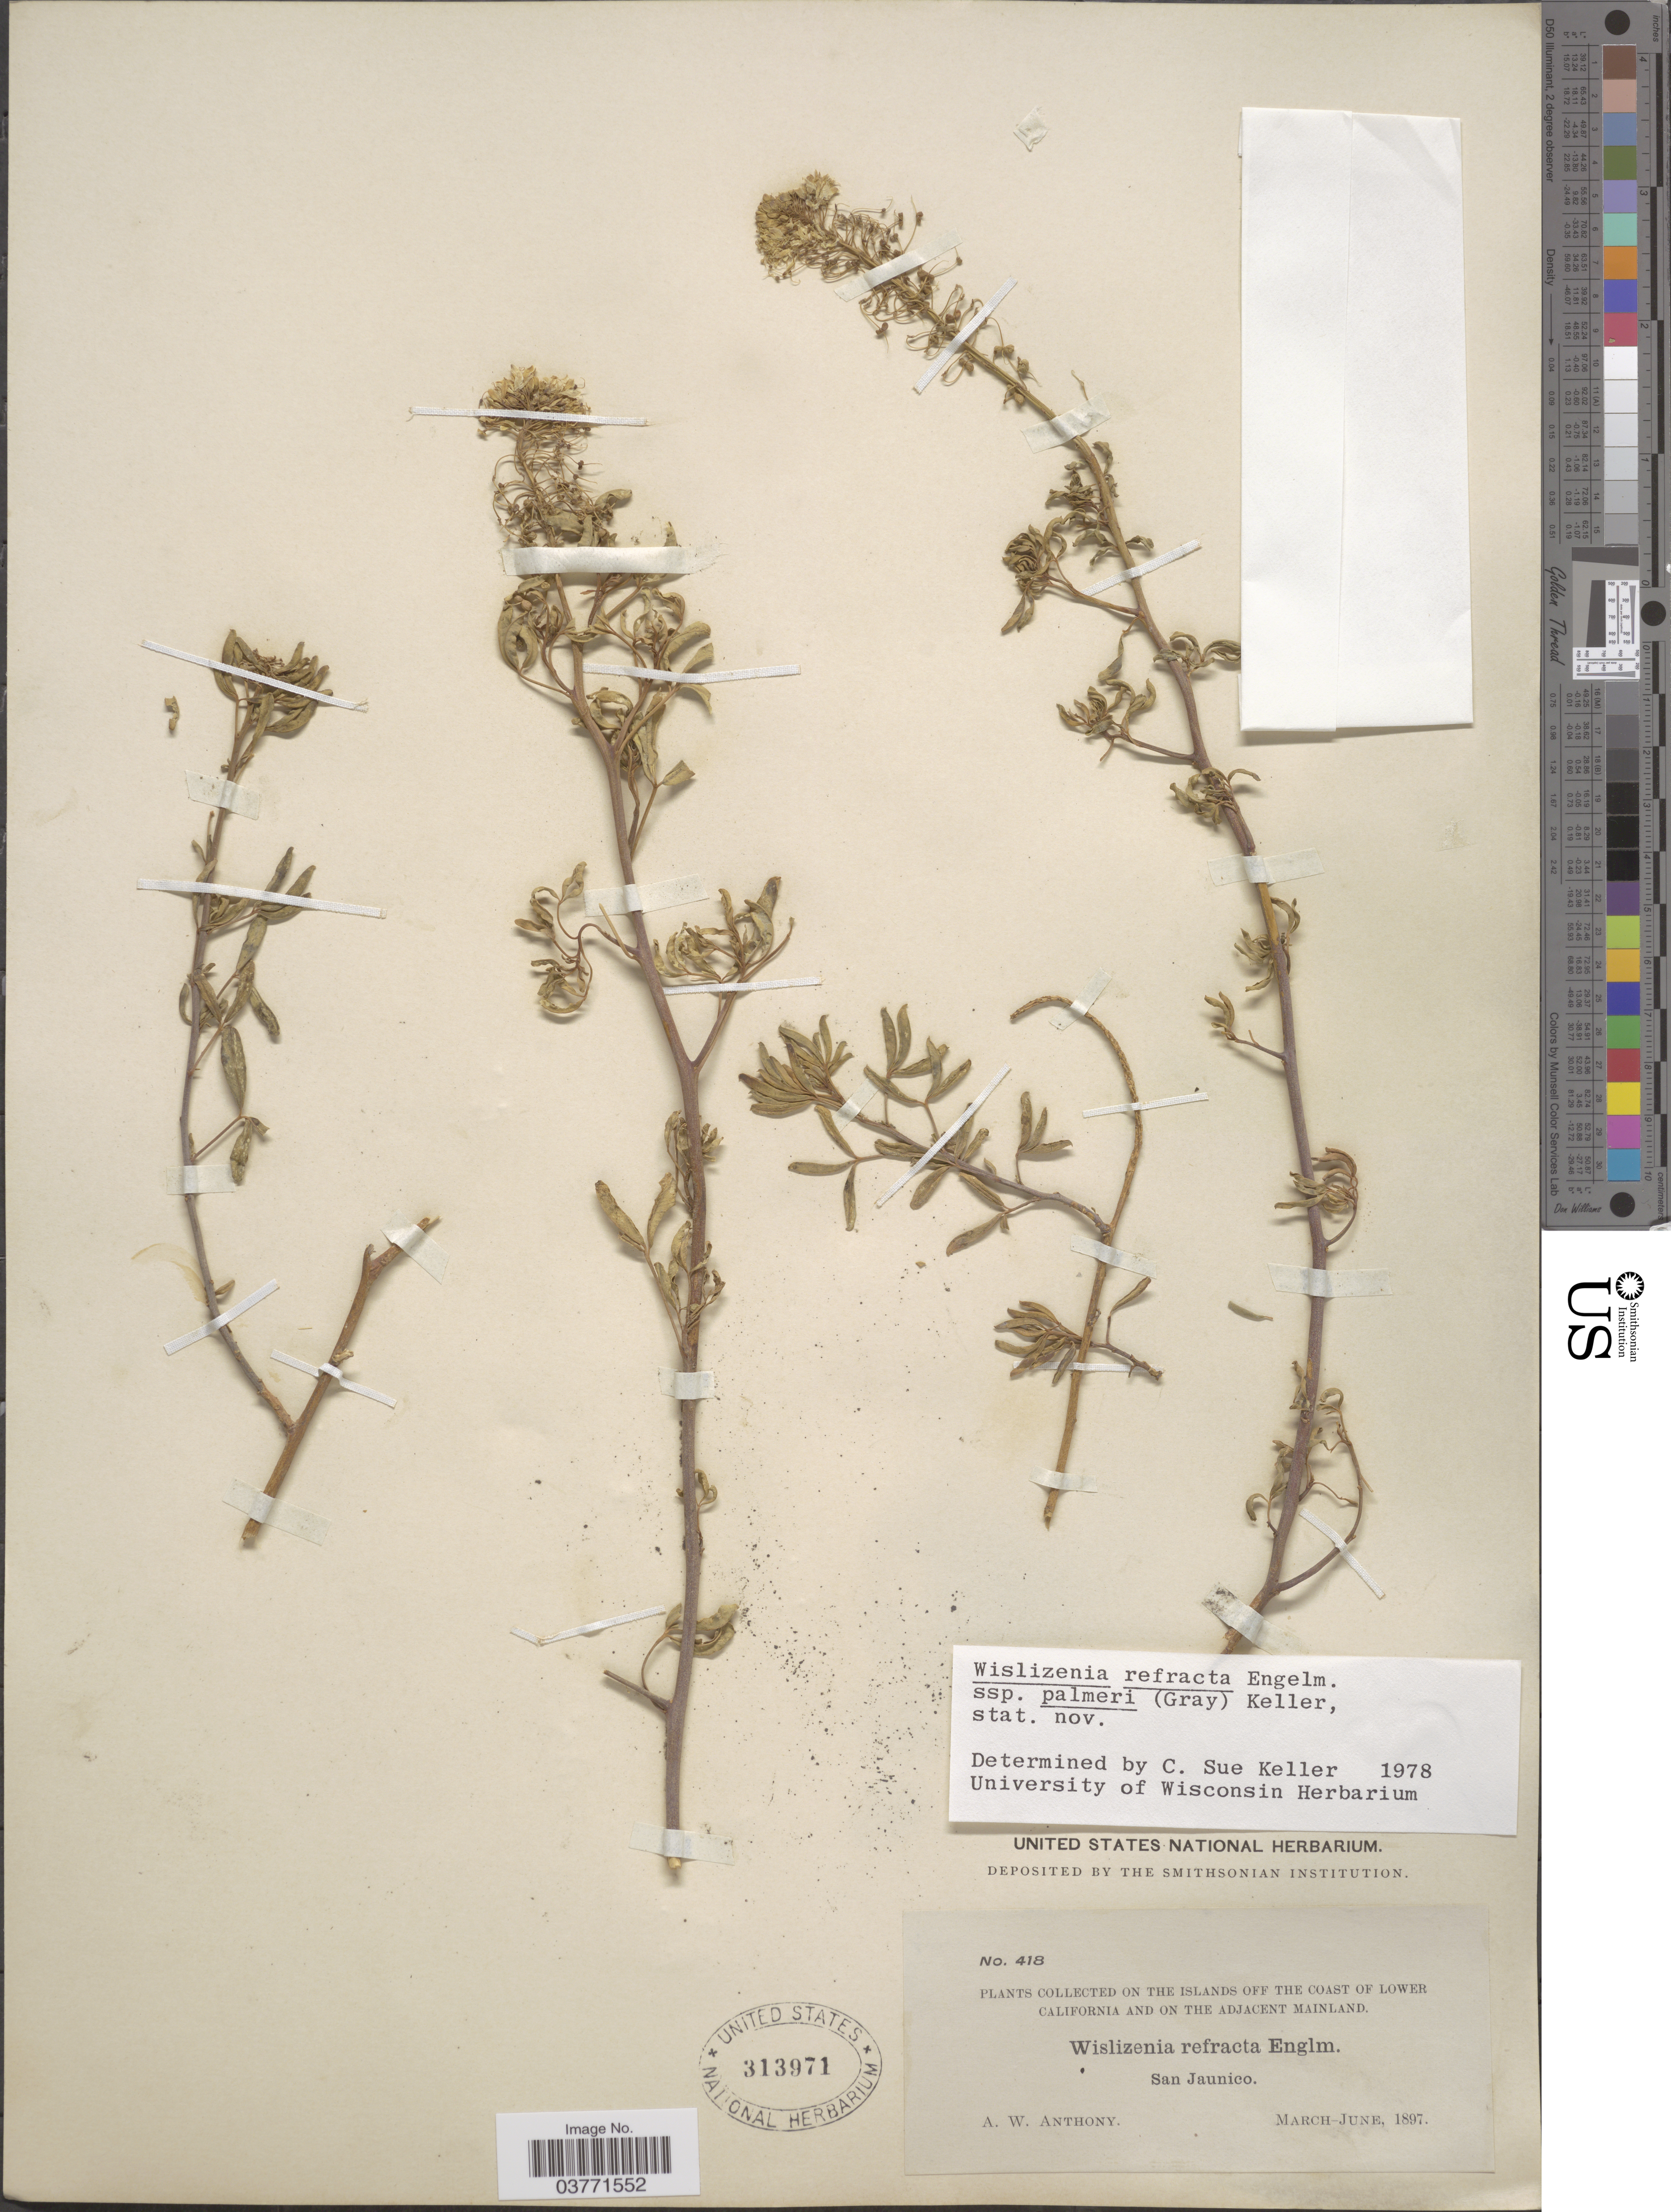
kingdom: Plantae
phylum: Tracheophyta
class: Magnoliopsida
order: Brassicales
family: Cleomaceae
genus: Cleomella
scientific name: Cleomella palmeri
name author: (A. Gray) J.C. Hall & Roalson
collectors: A. W. Anthony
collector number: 418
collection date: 1897-03/1897-06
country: Mexico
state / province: Baja California Sur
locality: Off the coast of Lower California and the adjacent mainland. San Jaunico.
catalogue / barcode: US 313971